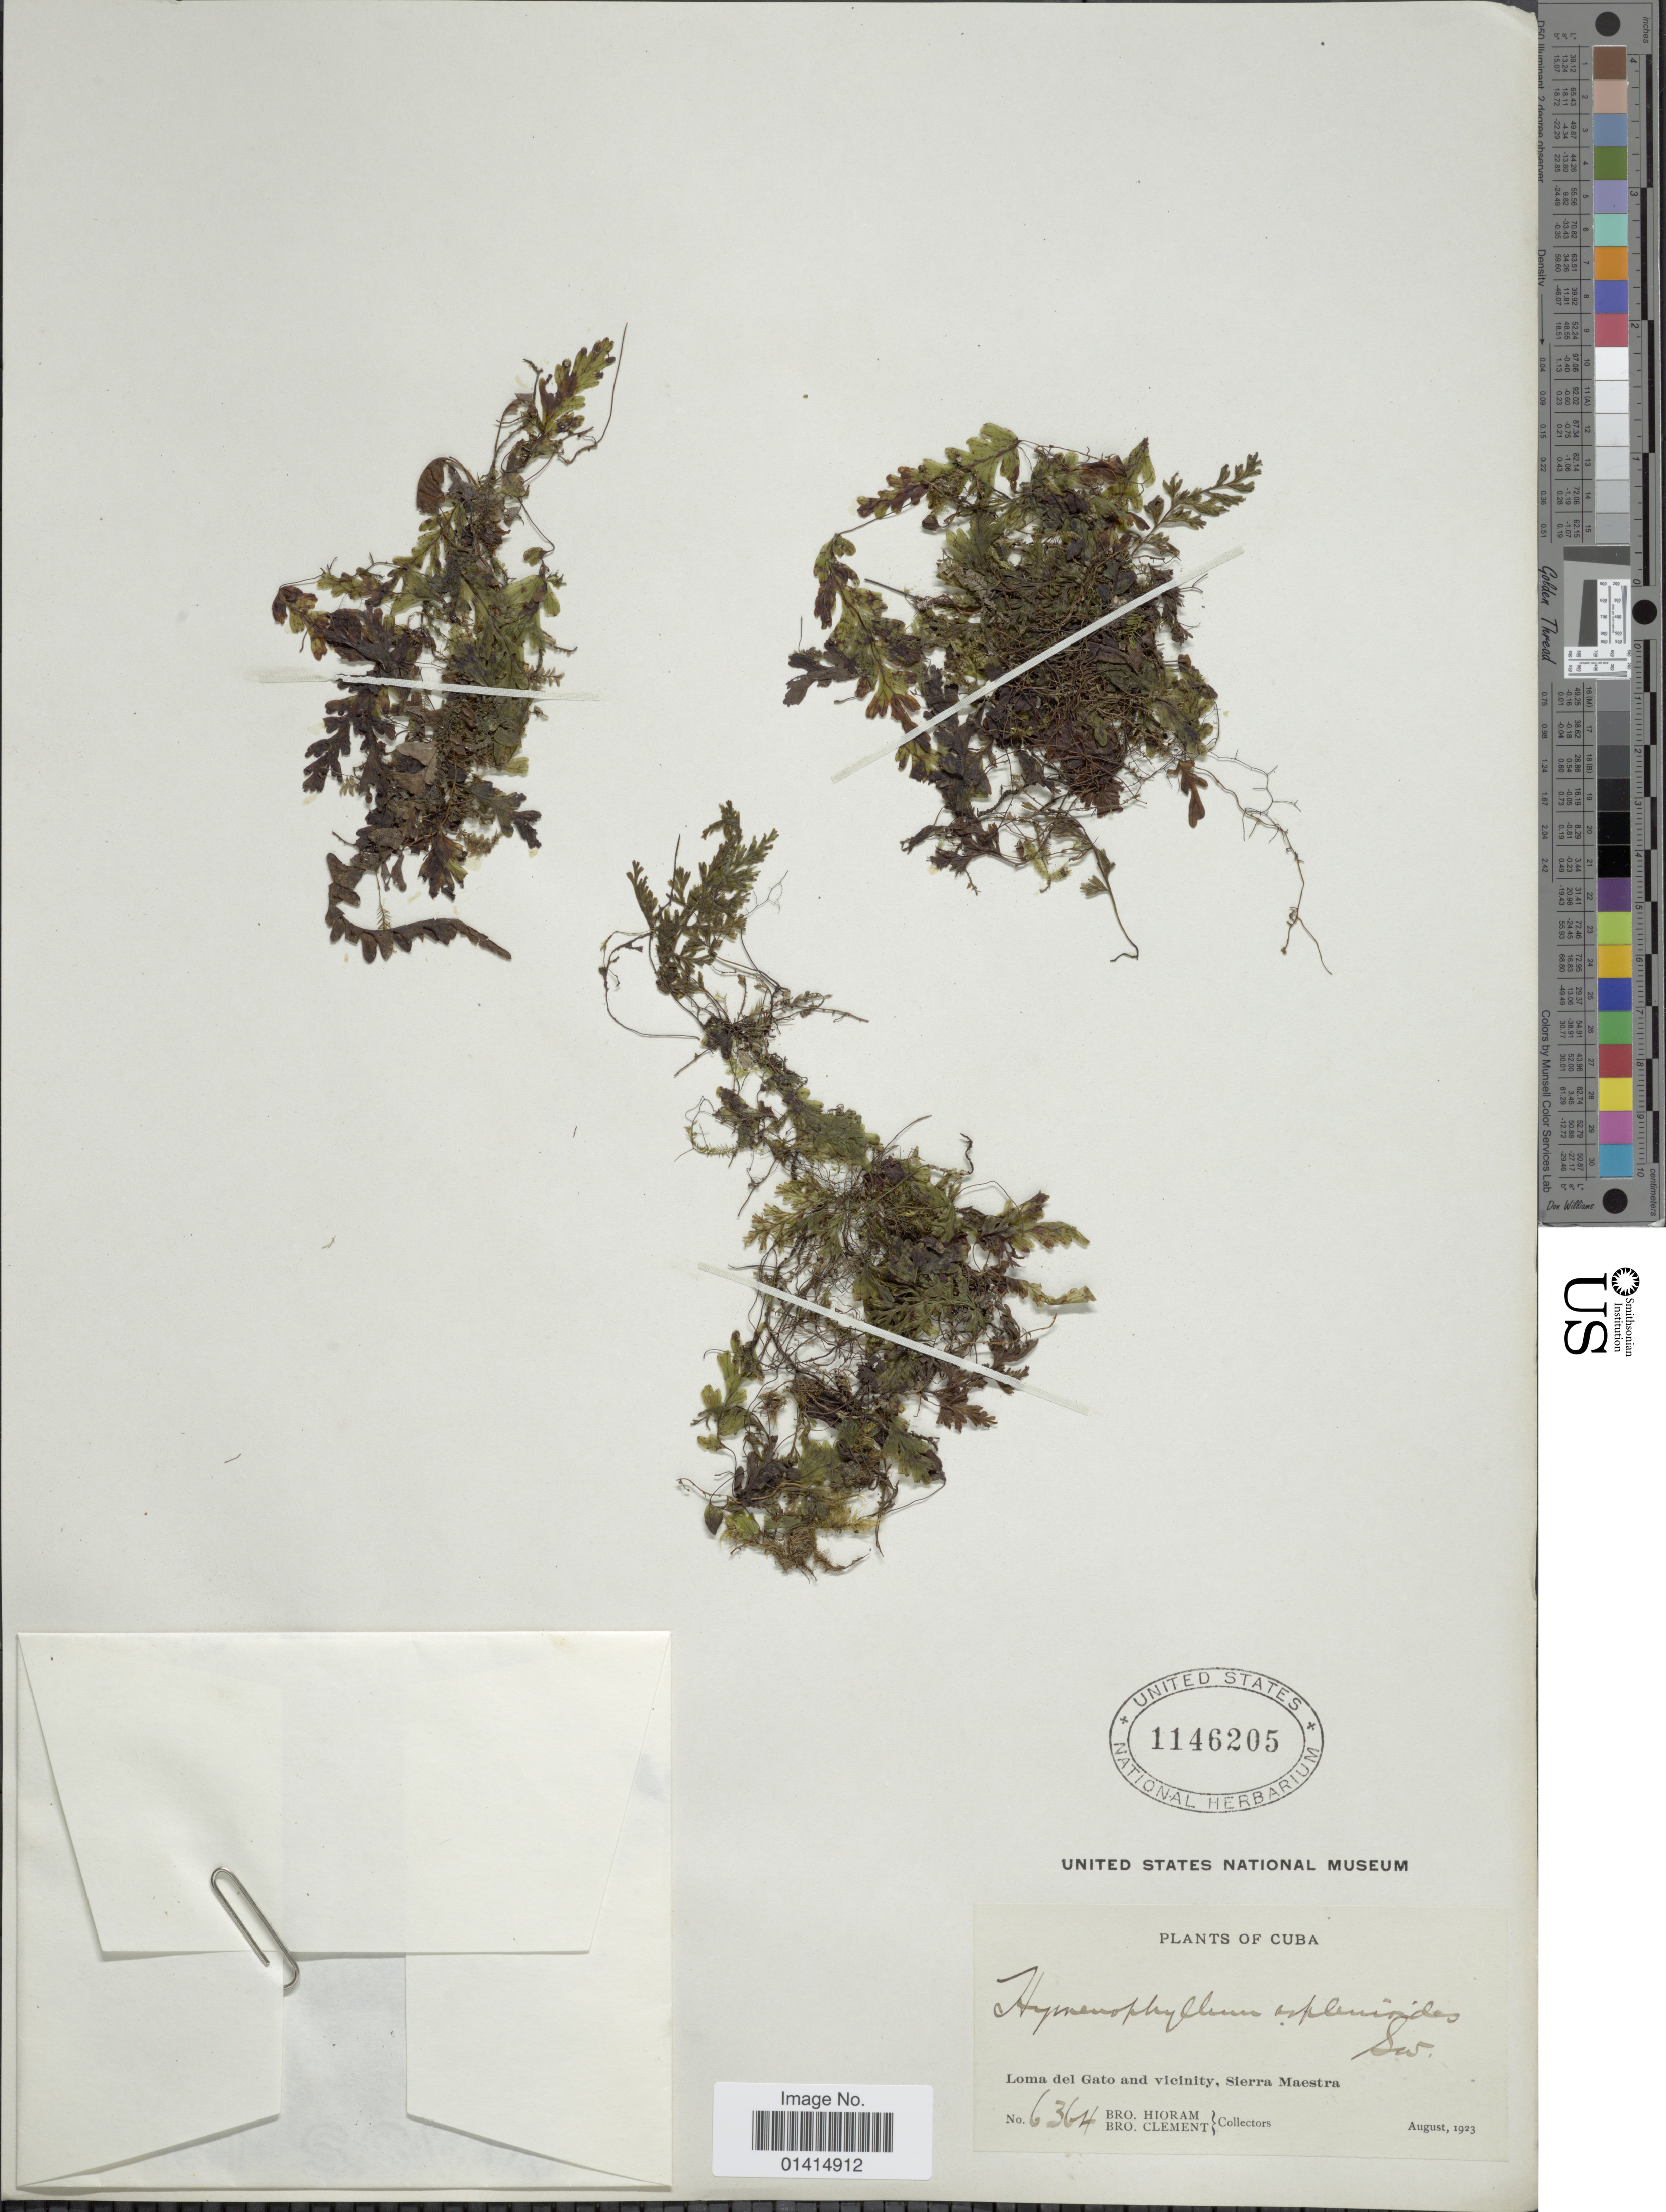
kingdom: Plantae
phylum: Tracheophyta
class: Polypodiopsida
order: Hymenophyllales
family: Hymenophyllaceae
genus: Hymenophyllum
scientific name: Hymenophyllum asplenioides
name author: (Sw.) Sw.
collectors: Bro. Hioram & B. Clement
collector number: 6364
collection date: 1923-08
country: Cuba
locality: Loma del Gato and vicinity, Sierra Maestra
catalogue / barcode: US 1146205